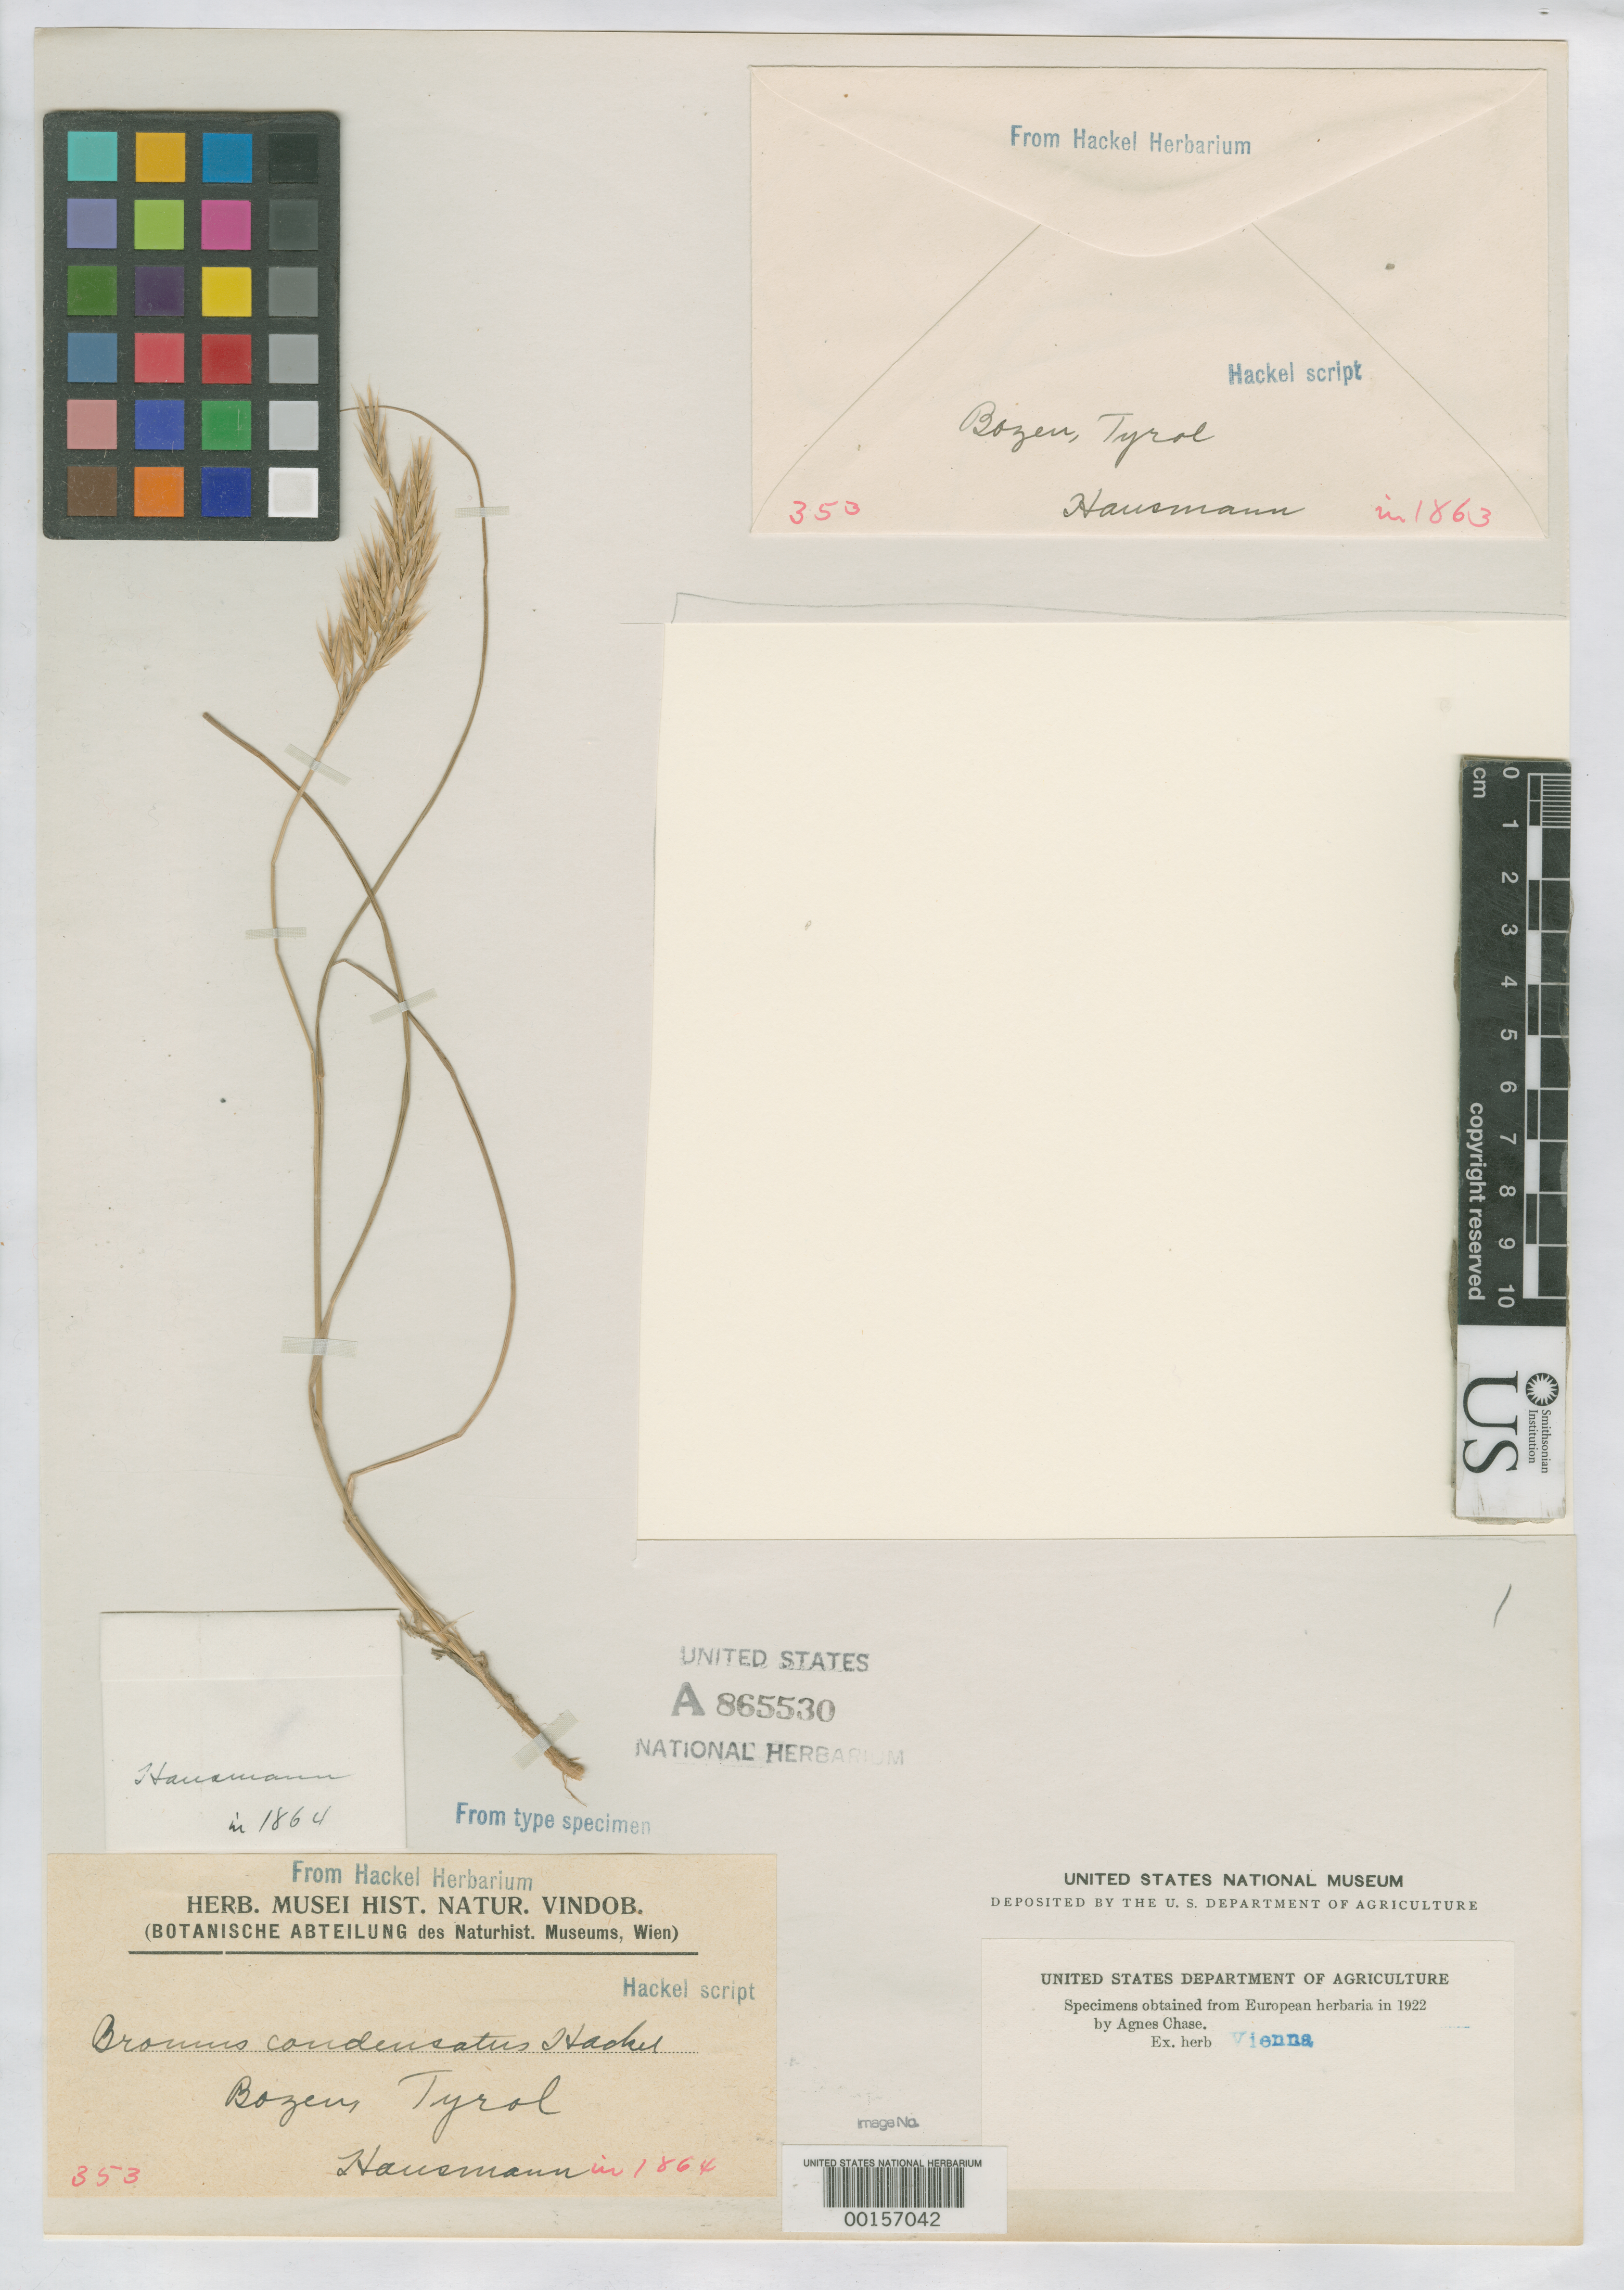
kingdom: Plantae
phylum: Tracheophyta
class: Liliopsida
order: Poales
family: Poaceae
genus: Bromus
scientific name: Bromus condensatus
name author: Hack.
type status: Type Fragment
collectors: -. Hausmann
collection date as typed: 1863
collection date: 1863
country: Italy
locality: Prope Bozen, Tyrolia Austr.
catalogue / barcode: US 865530A